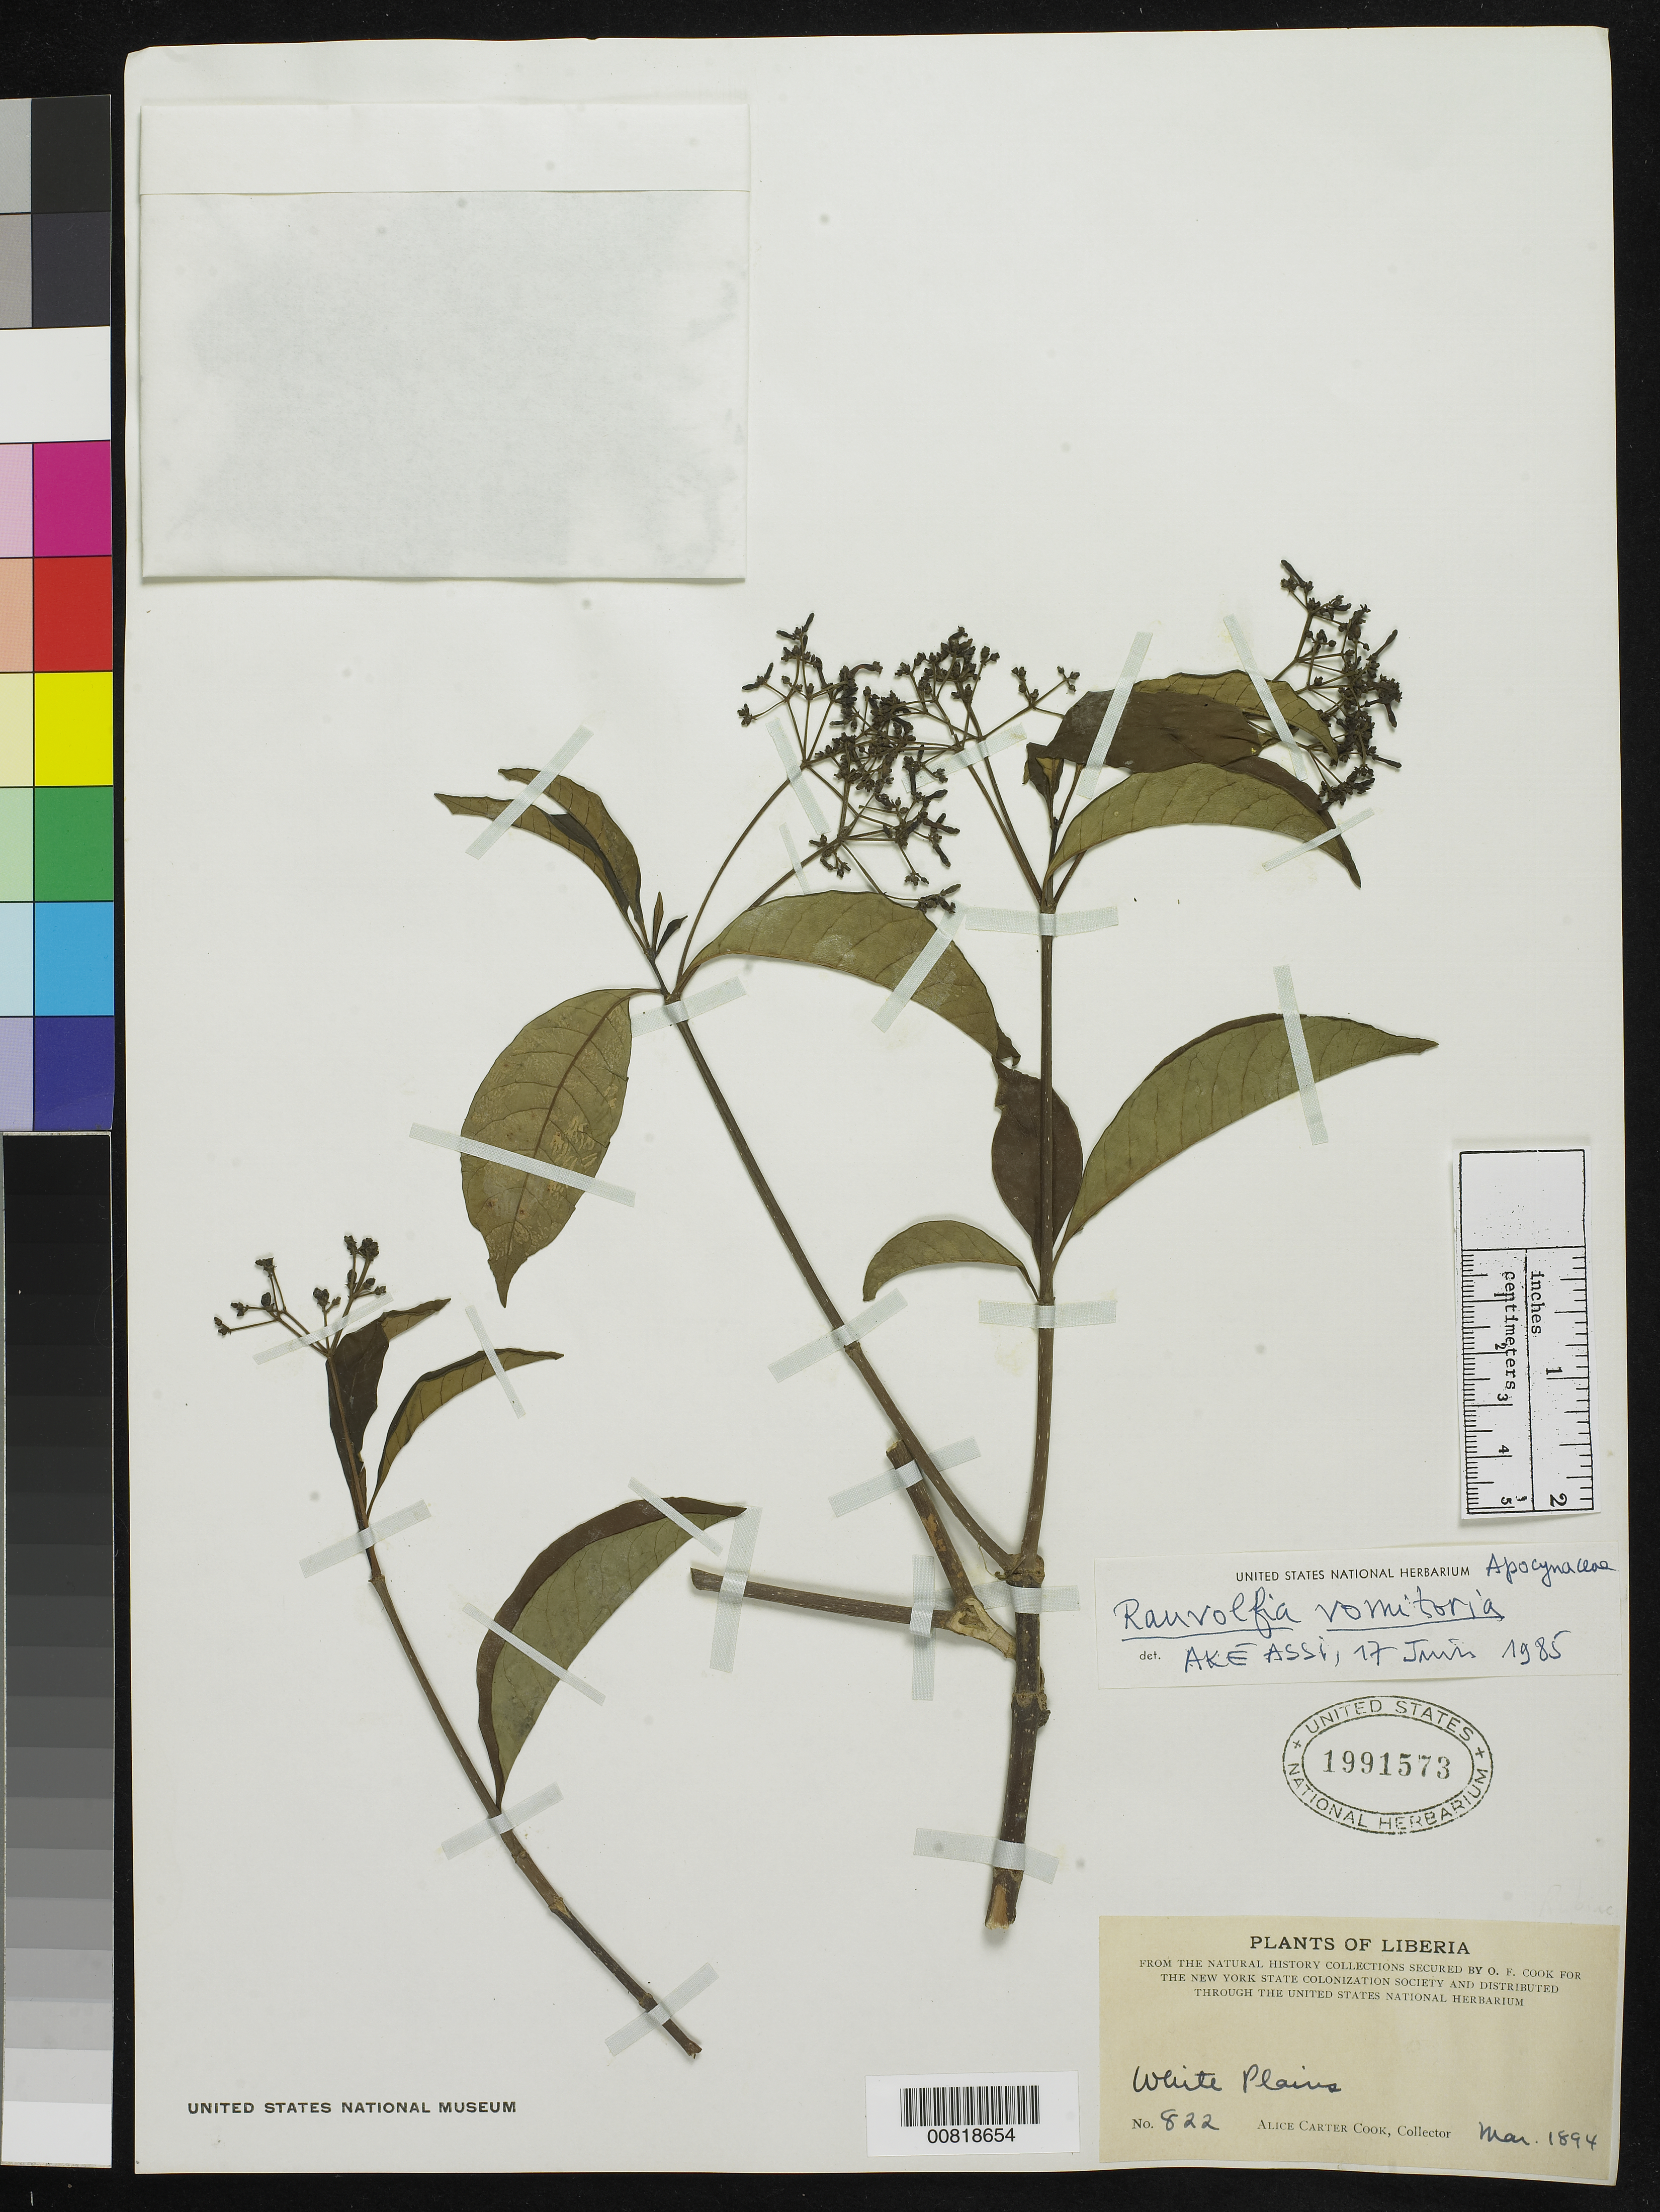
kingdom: Plantae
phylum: Tracheophyta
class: Magnoliopsida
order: Gentianales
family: Apocynaceae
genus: Rauvolfia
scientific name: Rauvolfia vomitoria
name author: Afzel.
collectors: Alice C. Cook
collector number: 822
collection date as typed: Mar 1894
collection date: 1894-03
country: Liberia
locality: White Plains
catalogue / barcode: US 1991573